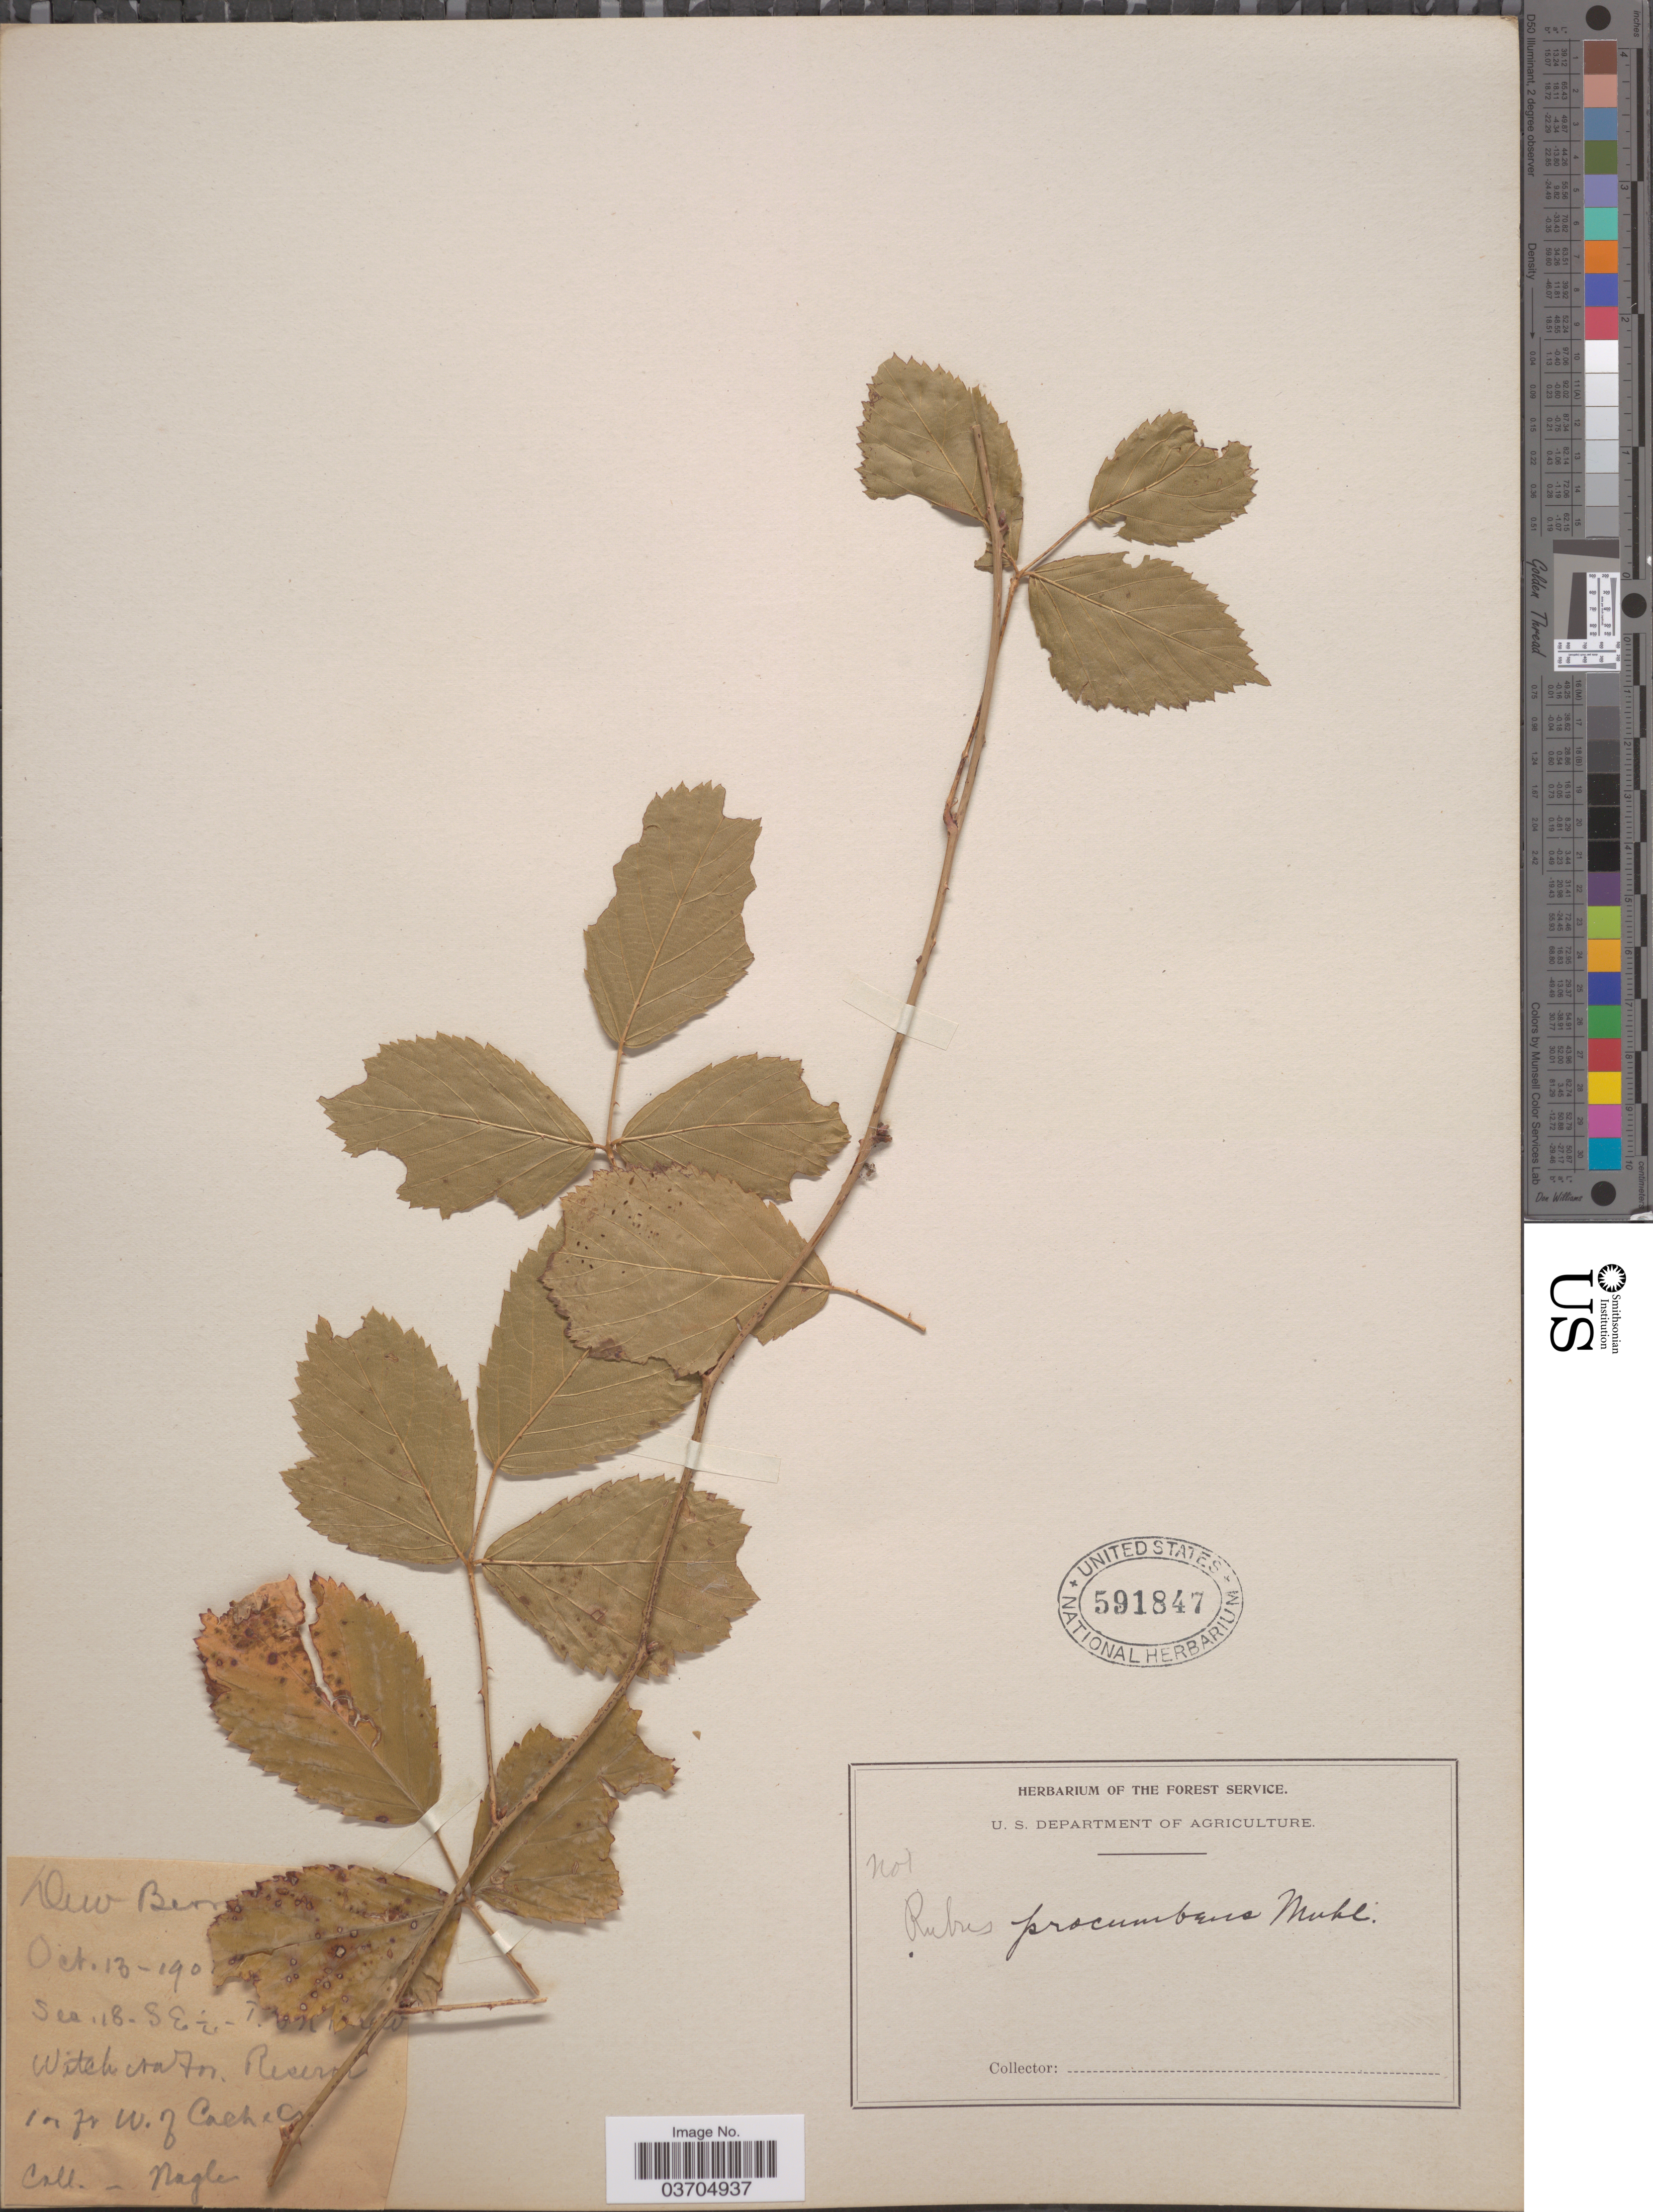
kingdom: Plantae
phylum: Tracheophyta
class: Magnoliopsida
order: Rosales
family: Rosaceae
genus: Rubus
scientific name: Rubus procumbens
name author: Muhl.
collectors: Nagle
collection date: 1906-10-13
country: United States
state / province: Oklahoma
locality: Witchita For. Reserve 1 m of W. of Cach. Creek.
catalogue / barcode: US 591847